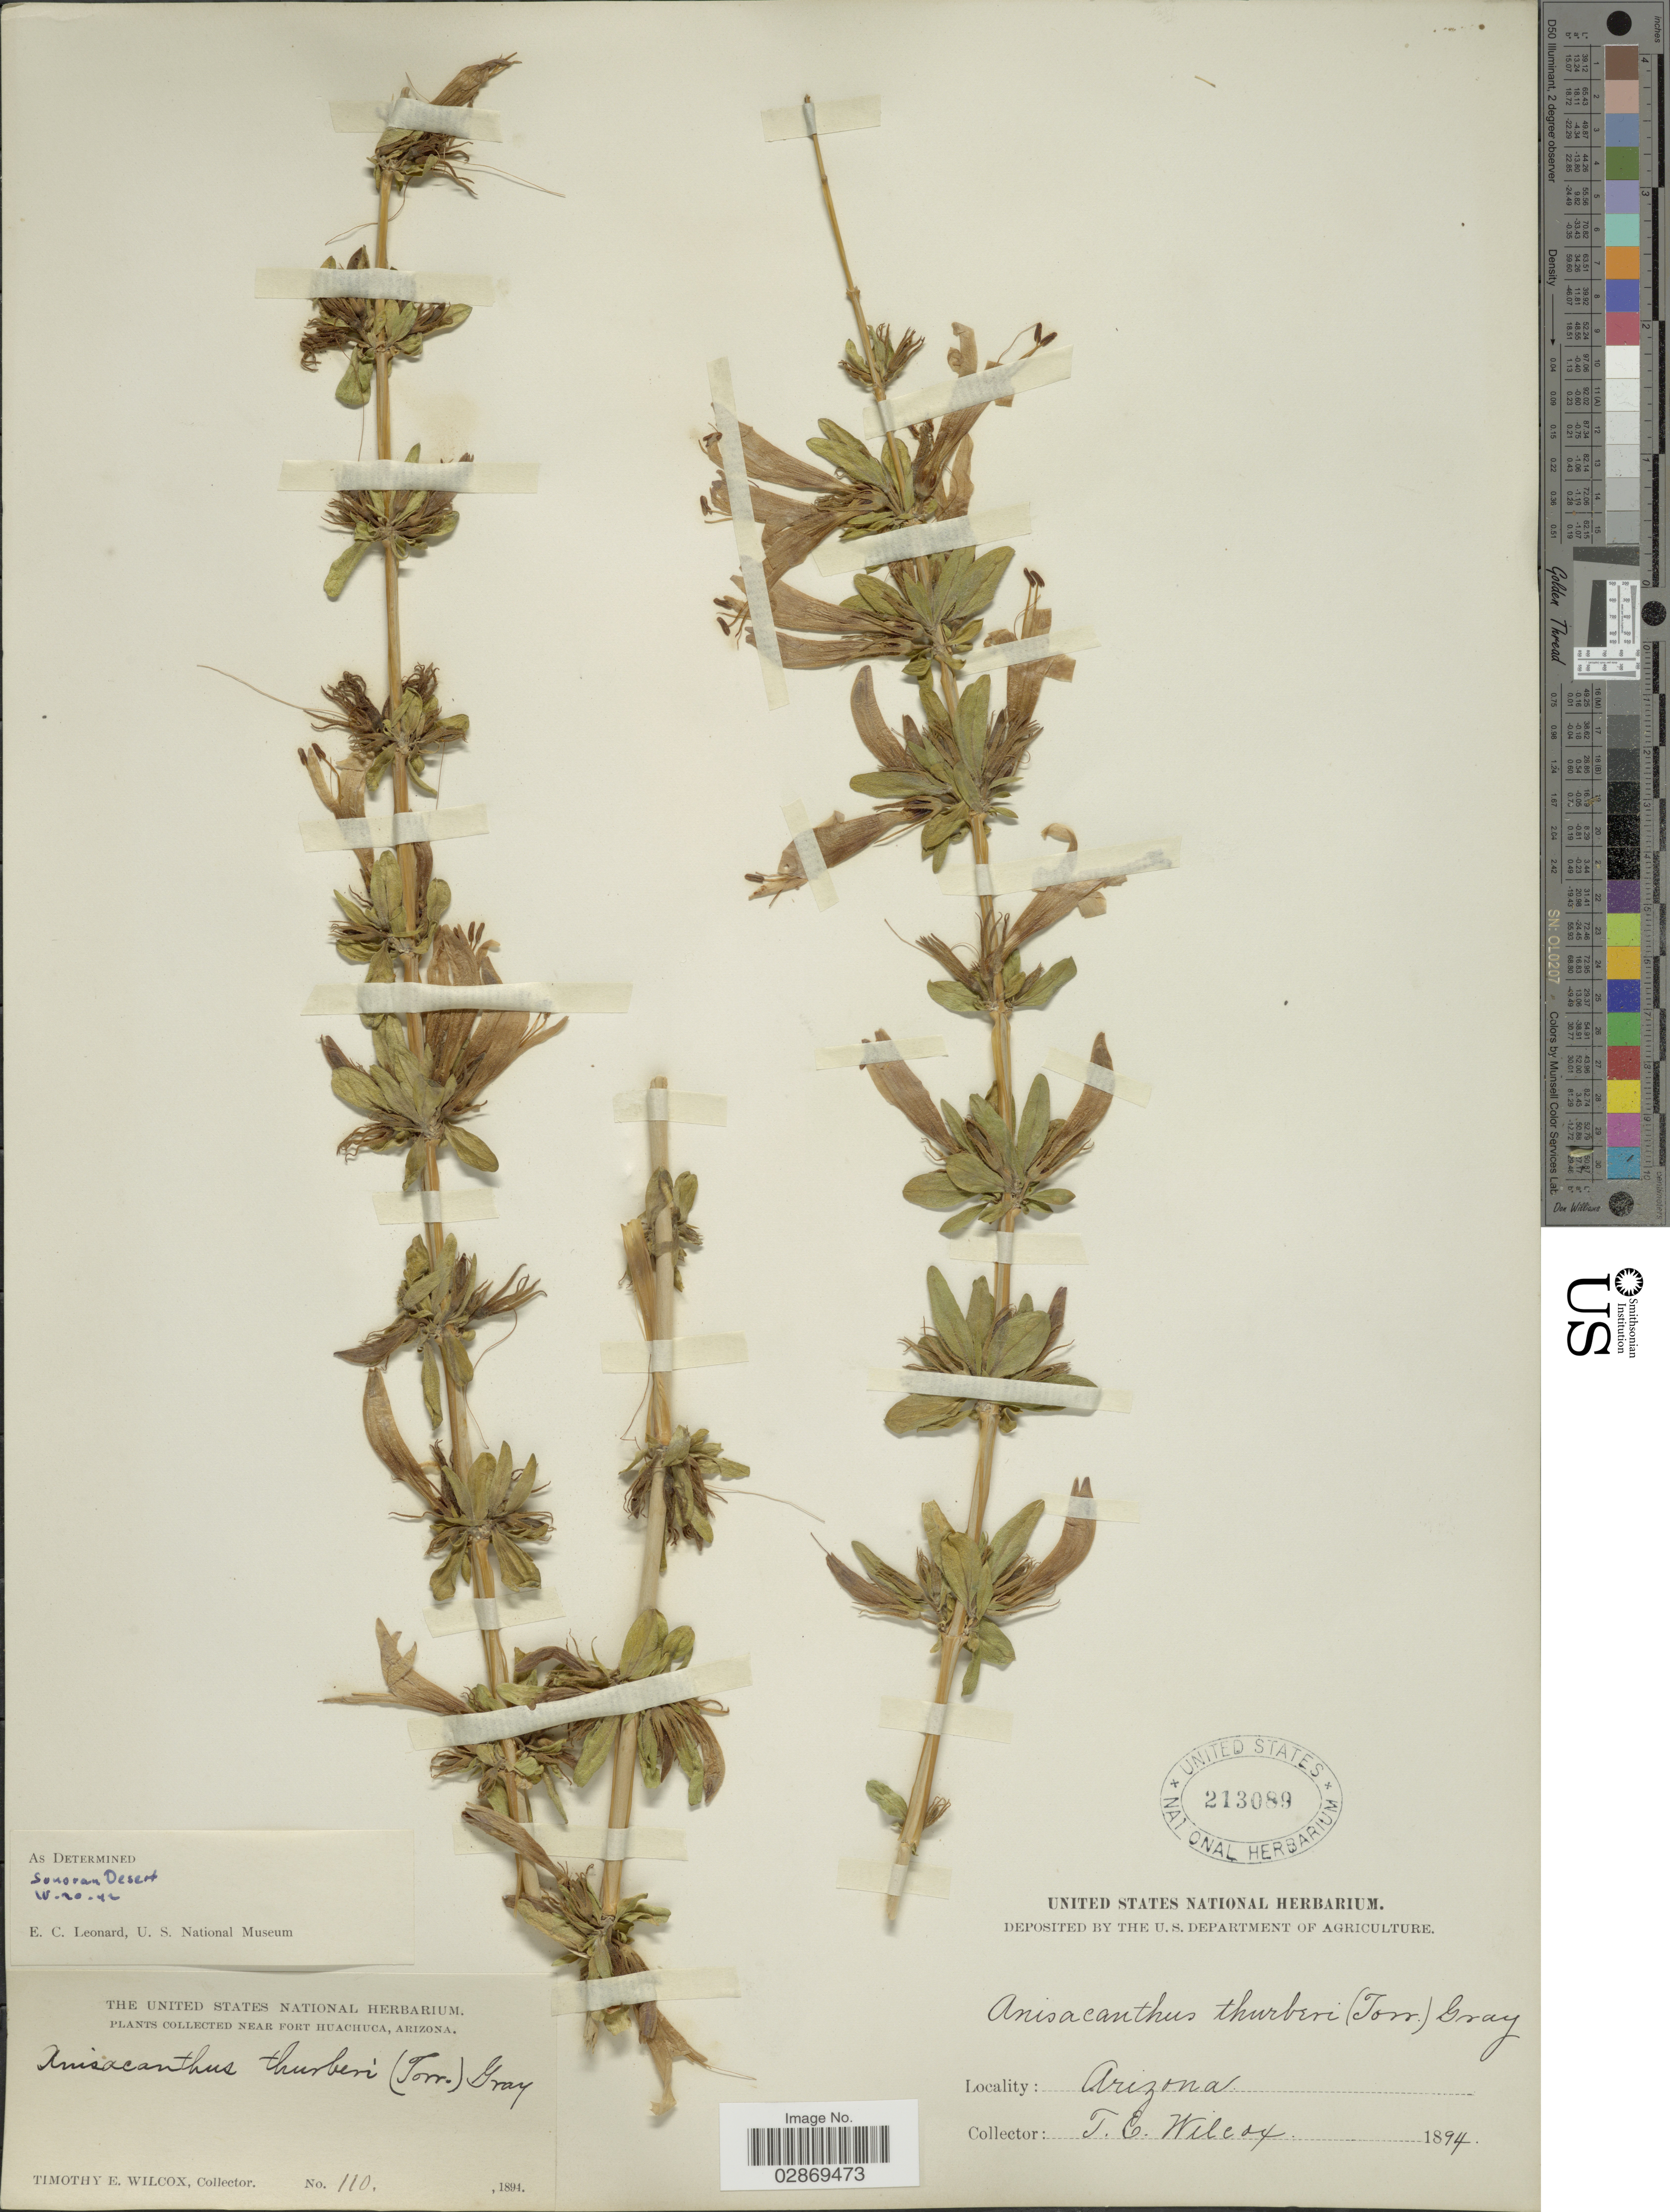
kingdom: Plantae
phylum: Tracheophyta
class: Magnoliopsida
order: Lamiales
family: Acanthaceae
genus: Anisacanthus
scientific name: Anisacanthus thurberi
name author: (Torr.) A. Gray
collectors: T. E. Wilcox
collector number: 110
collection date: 1894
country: United States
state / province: Arizona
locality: Near Fort Huachuca.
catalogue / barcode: US 213089